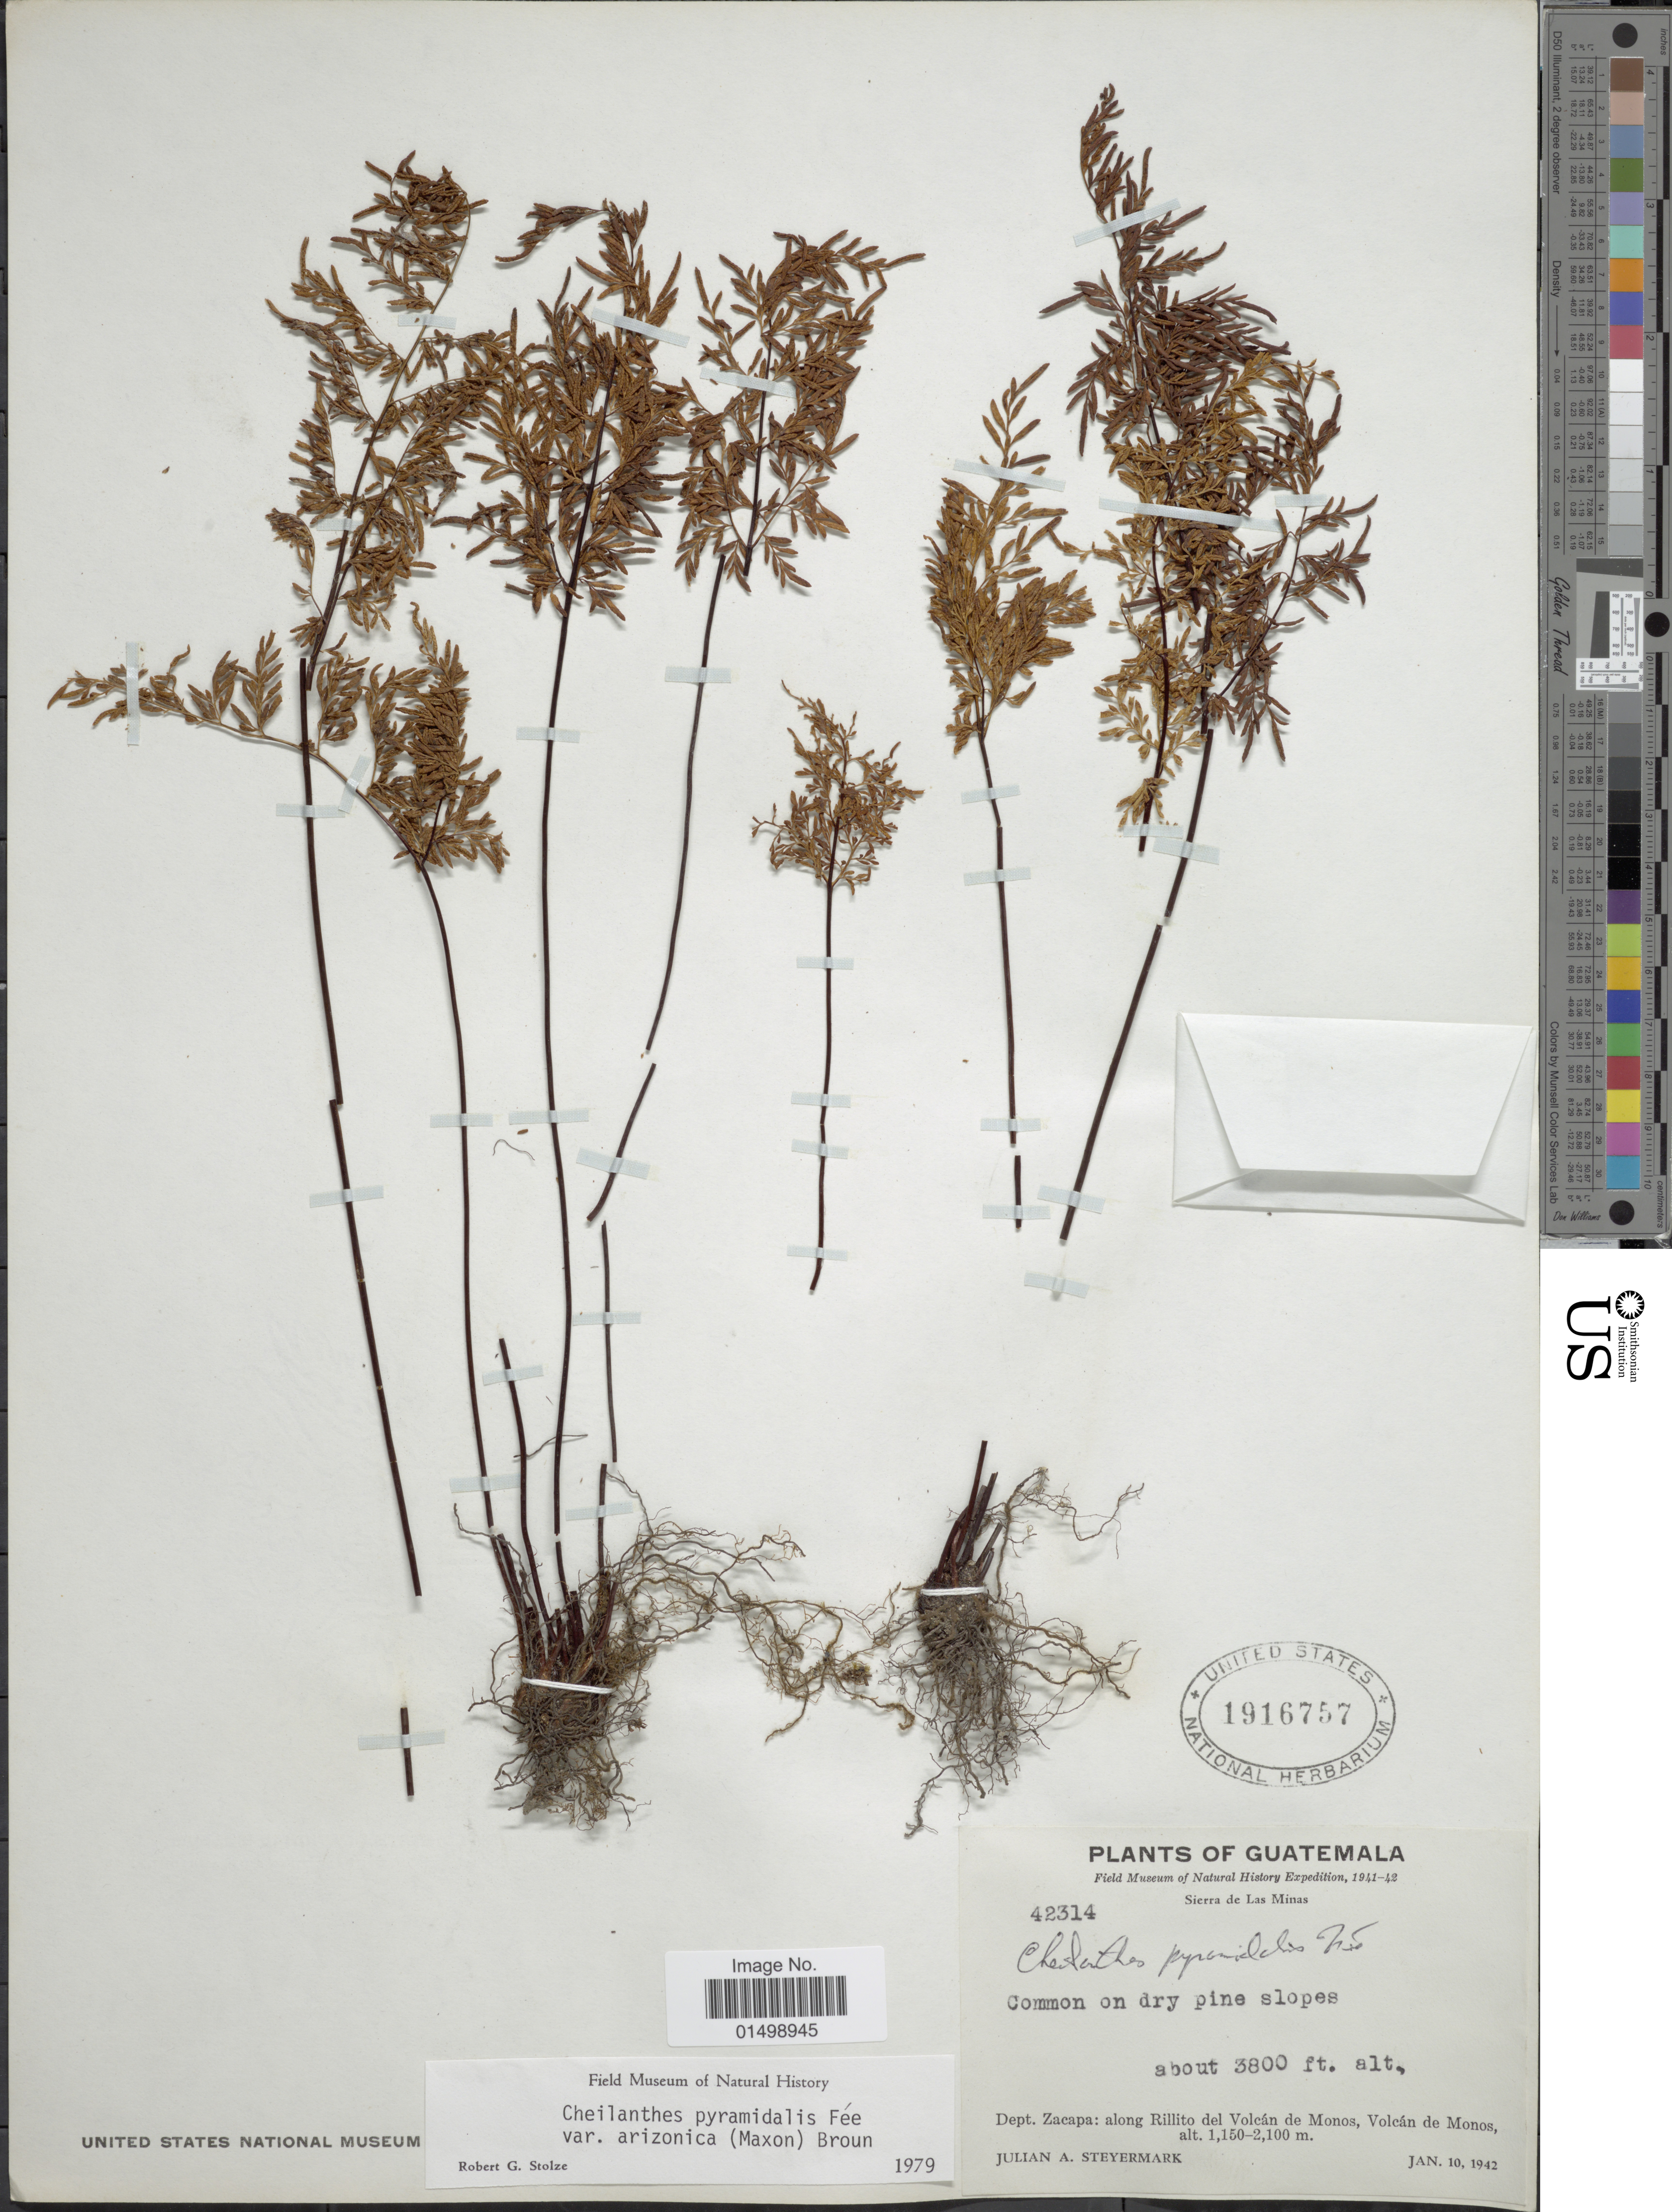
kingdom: Plantae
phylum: Tracheophyta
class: Polypodiopsida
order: Polypodiales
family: Pteridaceae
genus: Cheilanthes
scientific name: Cheilanthes pyramidalis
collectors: J. Steyermark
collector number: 42314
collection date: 1942-01-10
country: Guatemala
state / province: Zacapa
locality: Sierra de Las Minas, Zacapa: along Rillito del Volcan de Monos, Volcan de Monos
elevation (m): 1150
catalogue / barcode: US 1916757